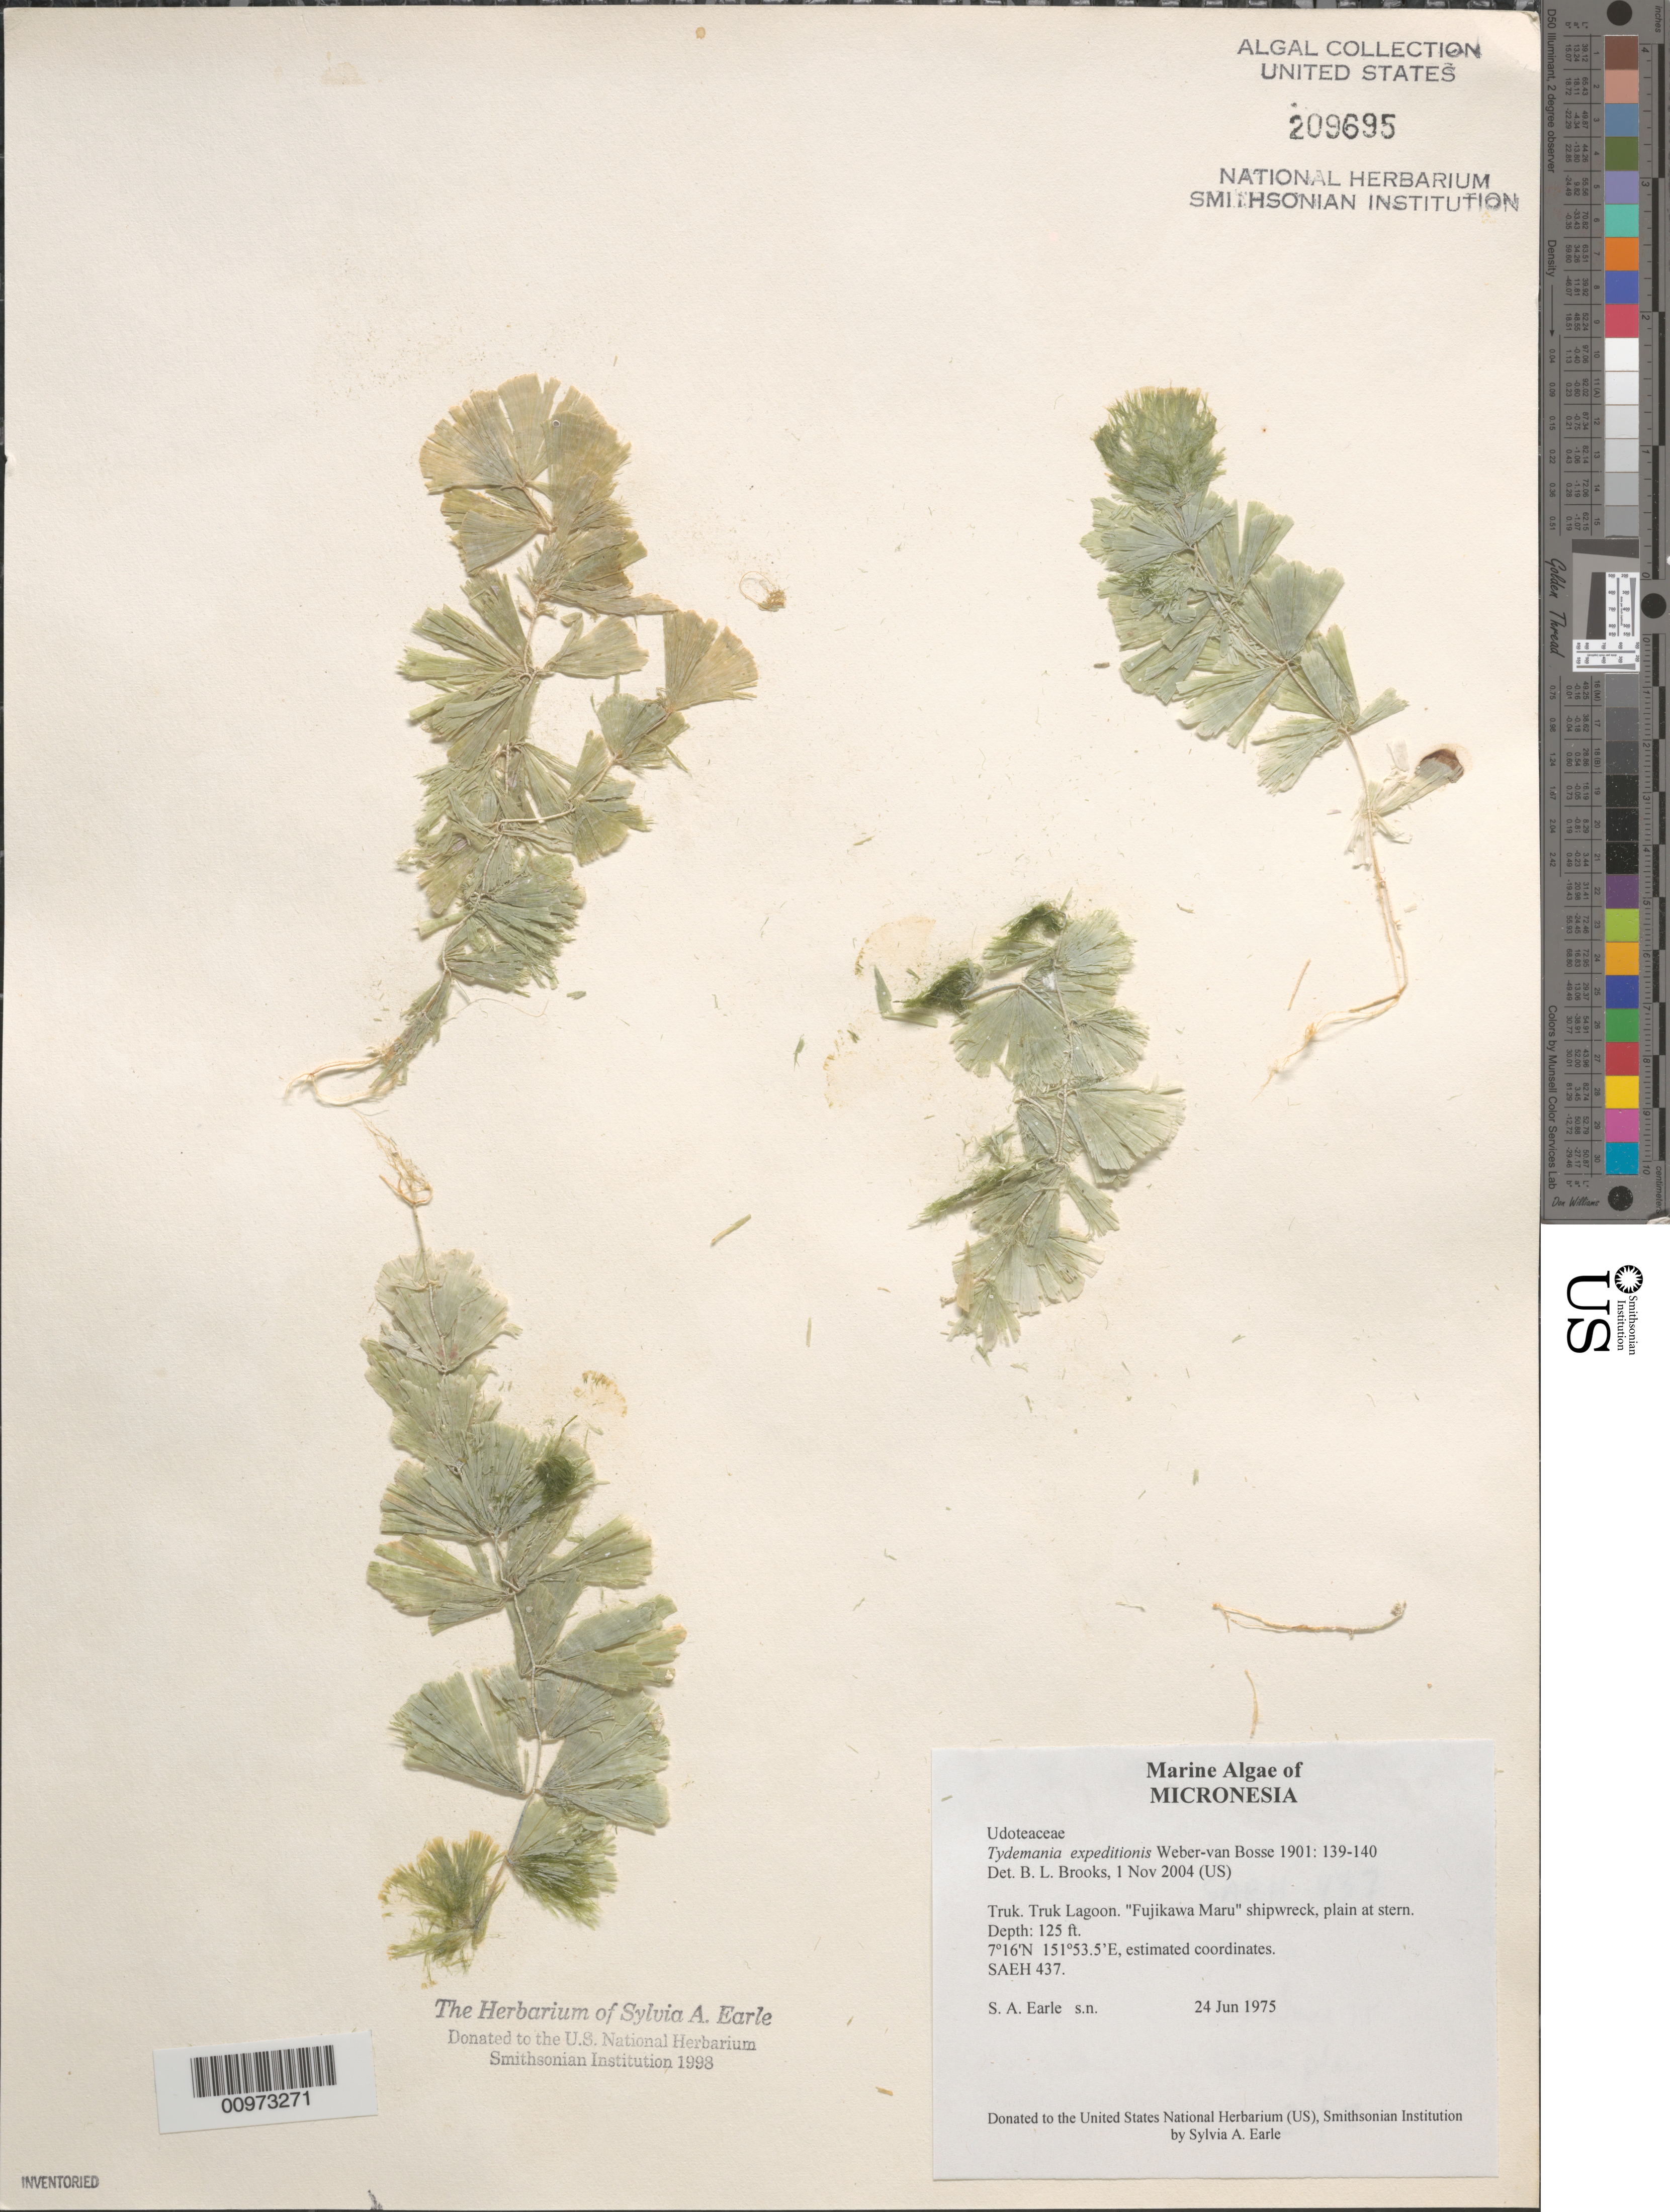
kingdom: Plantae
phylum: Chlorophyta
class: Ulvophyceae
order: Bryopsidales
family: Udoteaceae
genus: Tydemania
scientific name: Tydemania expeditionis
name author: Weber Bosse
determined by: Brooks, B. L., (BOT), Smithsonian Institution - National Museum of Natural History (UNITED STATES)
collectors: S. A. Earle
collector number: SAEH 437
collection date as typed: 24 Jun 1975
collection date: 1975-06-24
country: Micronesia, Federated States of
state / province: Truk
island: Truk (Chuuk) Is.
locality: Chuuk Lagoon (Truk Lagoon), Fujikawa Maru shipwreck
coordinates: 7 16'N, 151 53.5'E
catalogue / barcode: US 209695